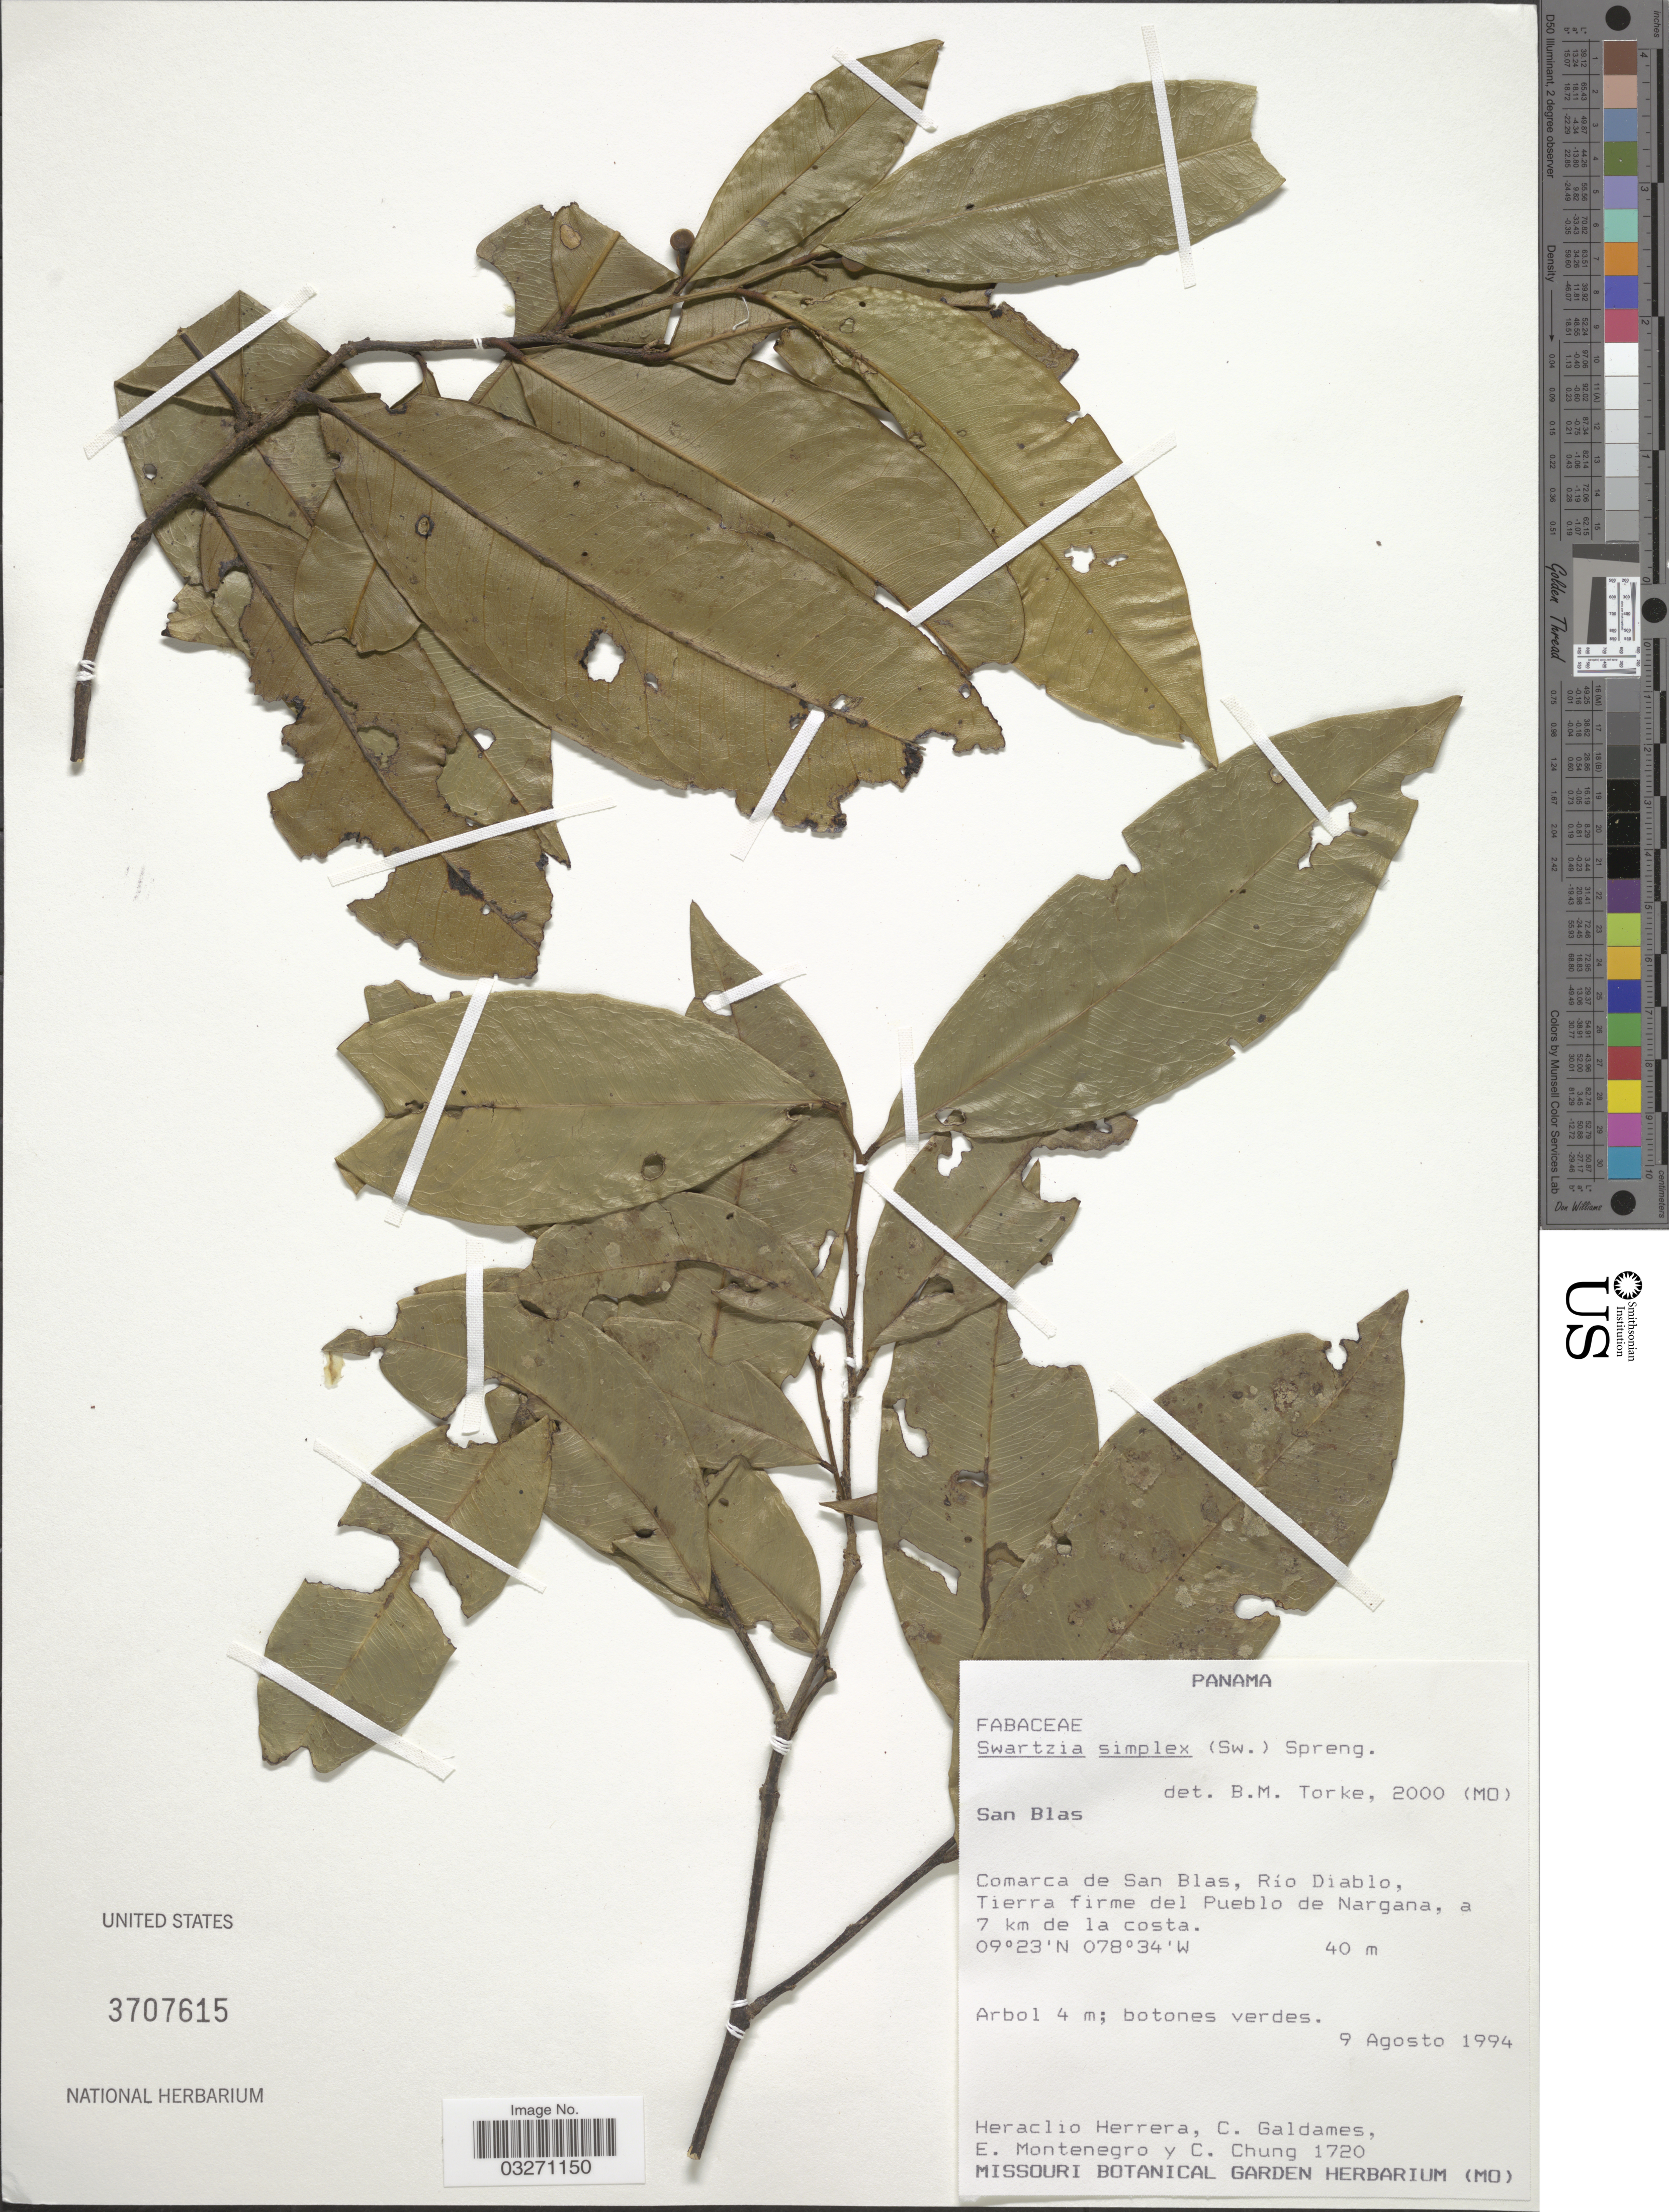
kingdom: Plantae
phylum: Tracheophyta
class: Magnoliopsida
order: Fabales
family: Fabaceae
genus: Swartzia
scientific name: Swartzia simplex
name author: (Sw.) Spreng.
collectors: H. Herrera, C. Galdames, E. Montenegro & C. Chung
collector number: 1720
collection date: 1994-08-09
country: Panama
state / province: Kuna Yala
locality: San Blas, Comarca de San Blas, Río Diablo, Tierra firme del Pueblo de Nargana, a 7 km de la costa.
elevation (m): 40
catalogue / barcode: US 3707615